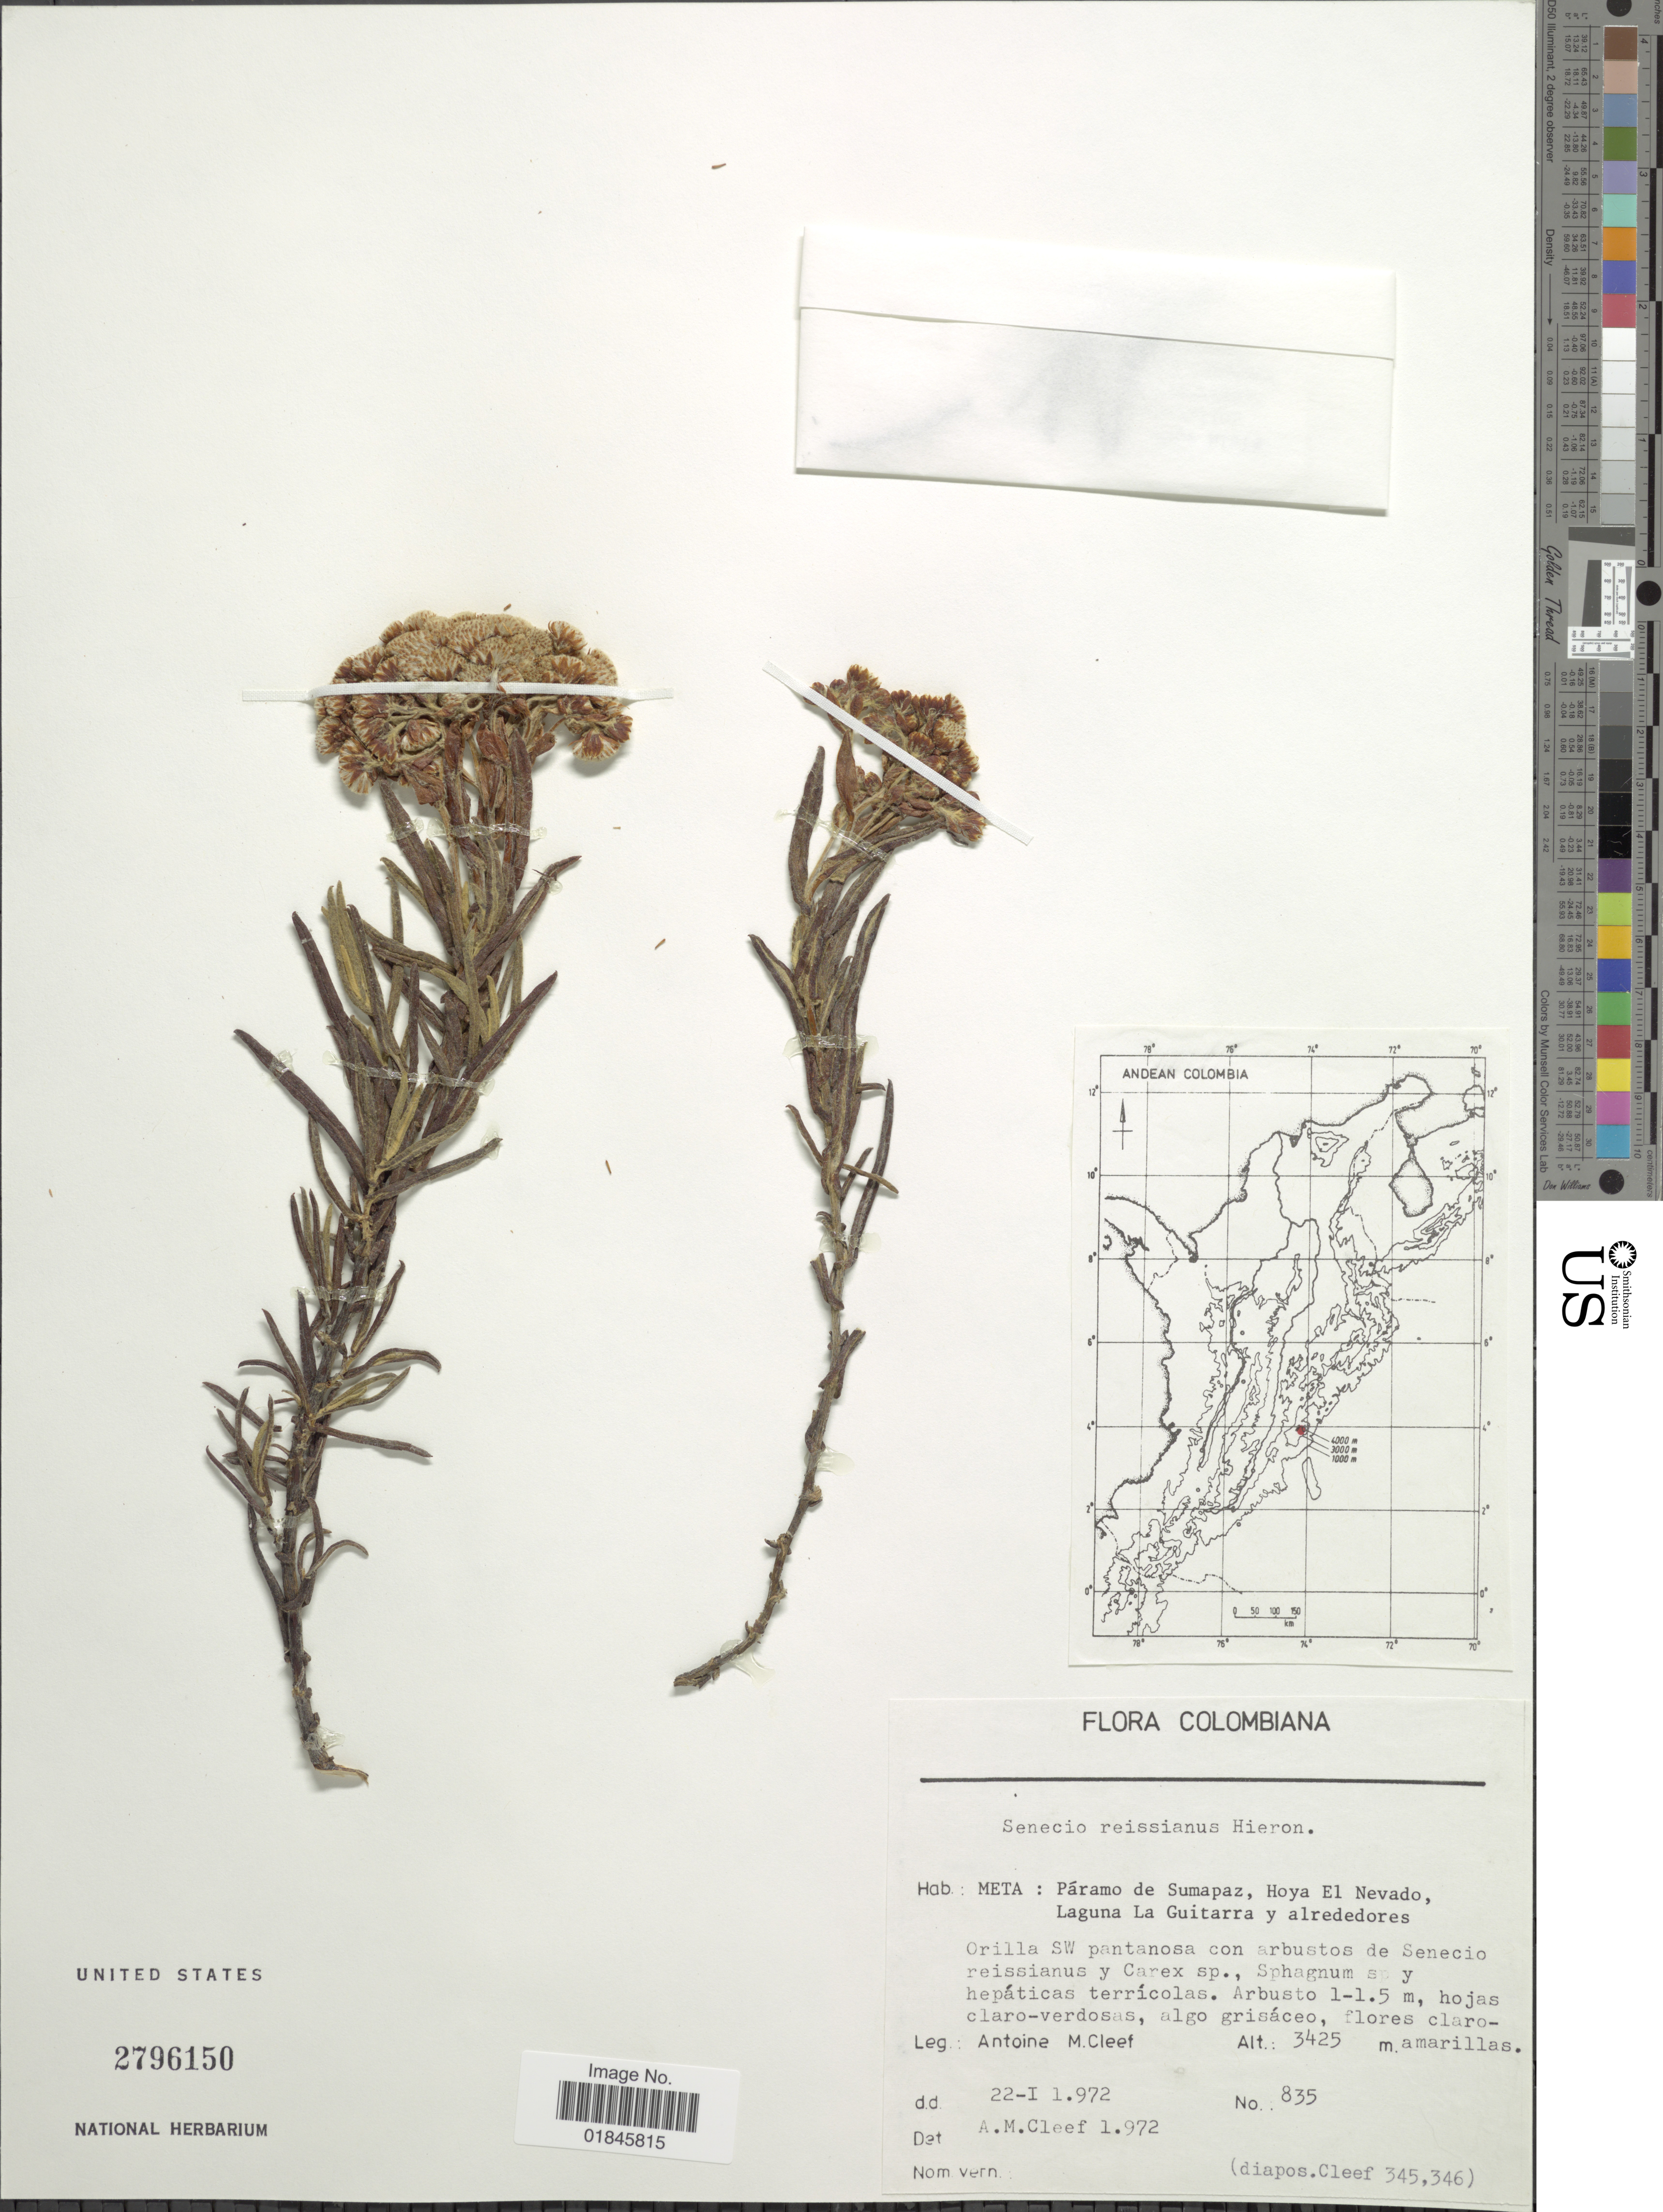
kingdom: Plantae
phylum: Tracheophyta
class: Magnoliopsida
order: Asterales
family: Asteraceae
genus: Pentacalia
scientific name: Pentacalia reissiana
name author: (Hieron.) Cuatrec.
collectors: A. M. Cleef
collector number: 835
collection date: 1972-01-22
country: Colombia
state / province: Meta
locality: Meta: Páramo de Sumapaz, Hoya El Nevado, Laguna La Guitarra y alrededores.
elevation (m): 3425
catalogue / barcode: US 2796150